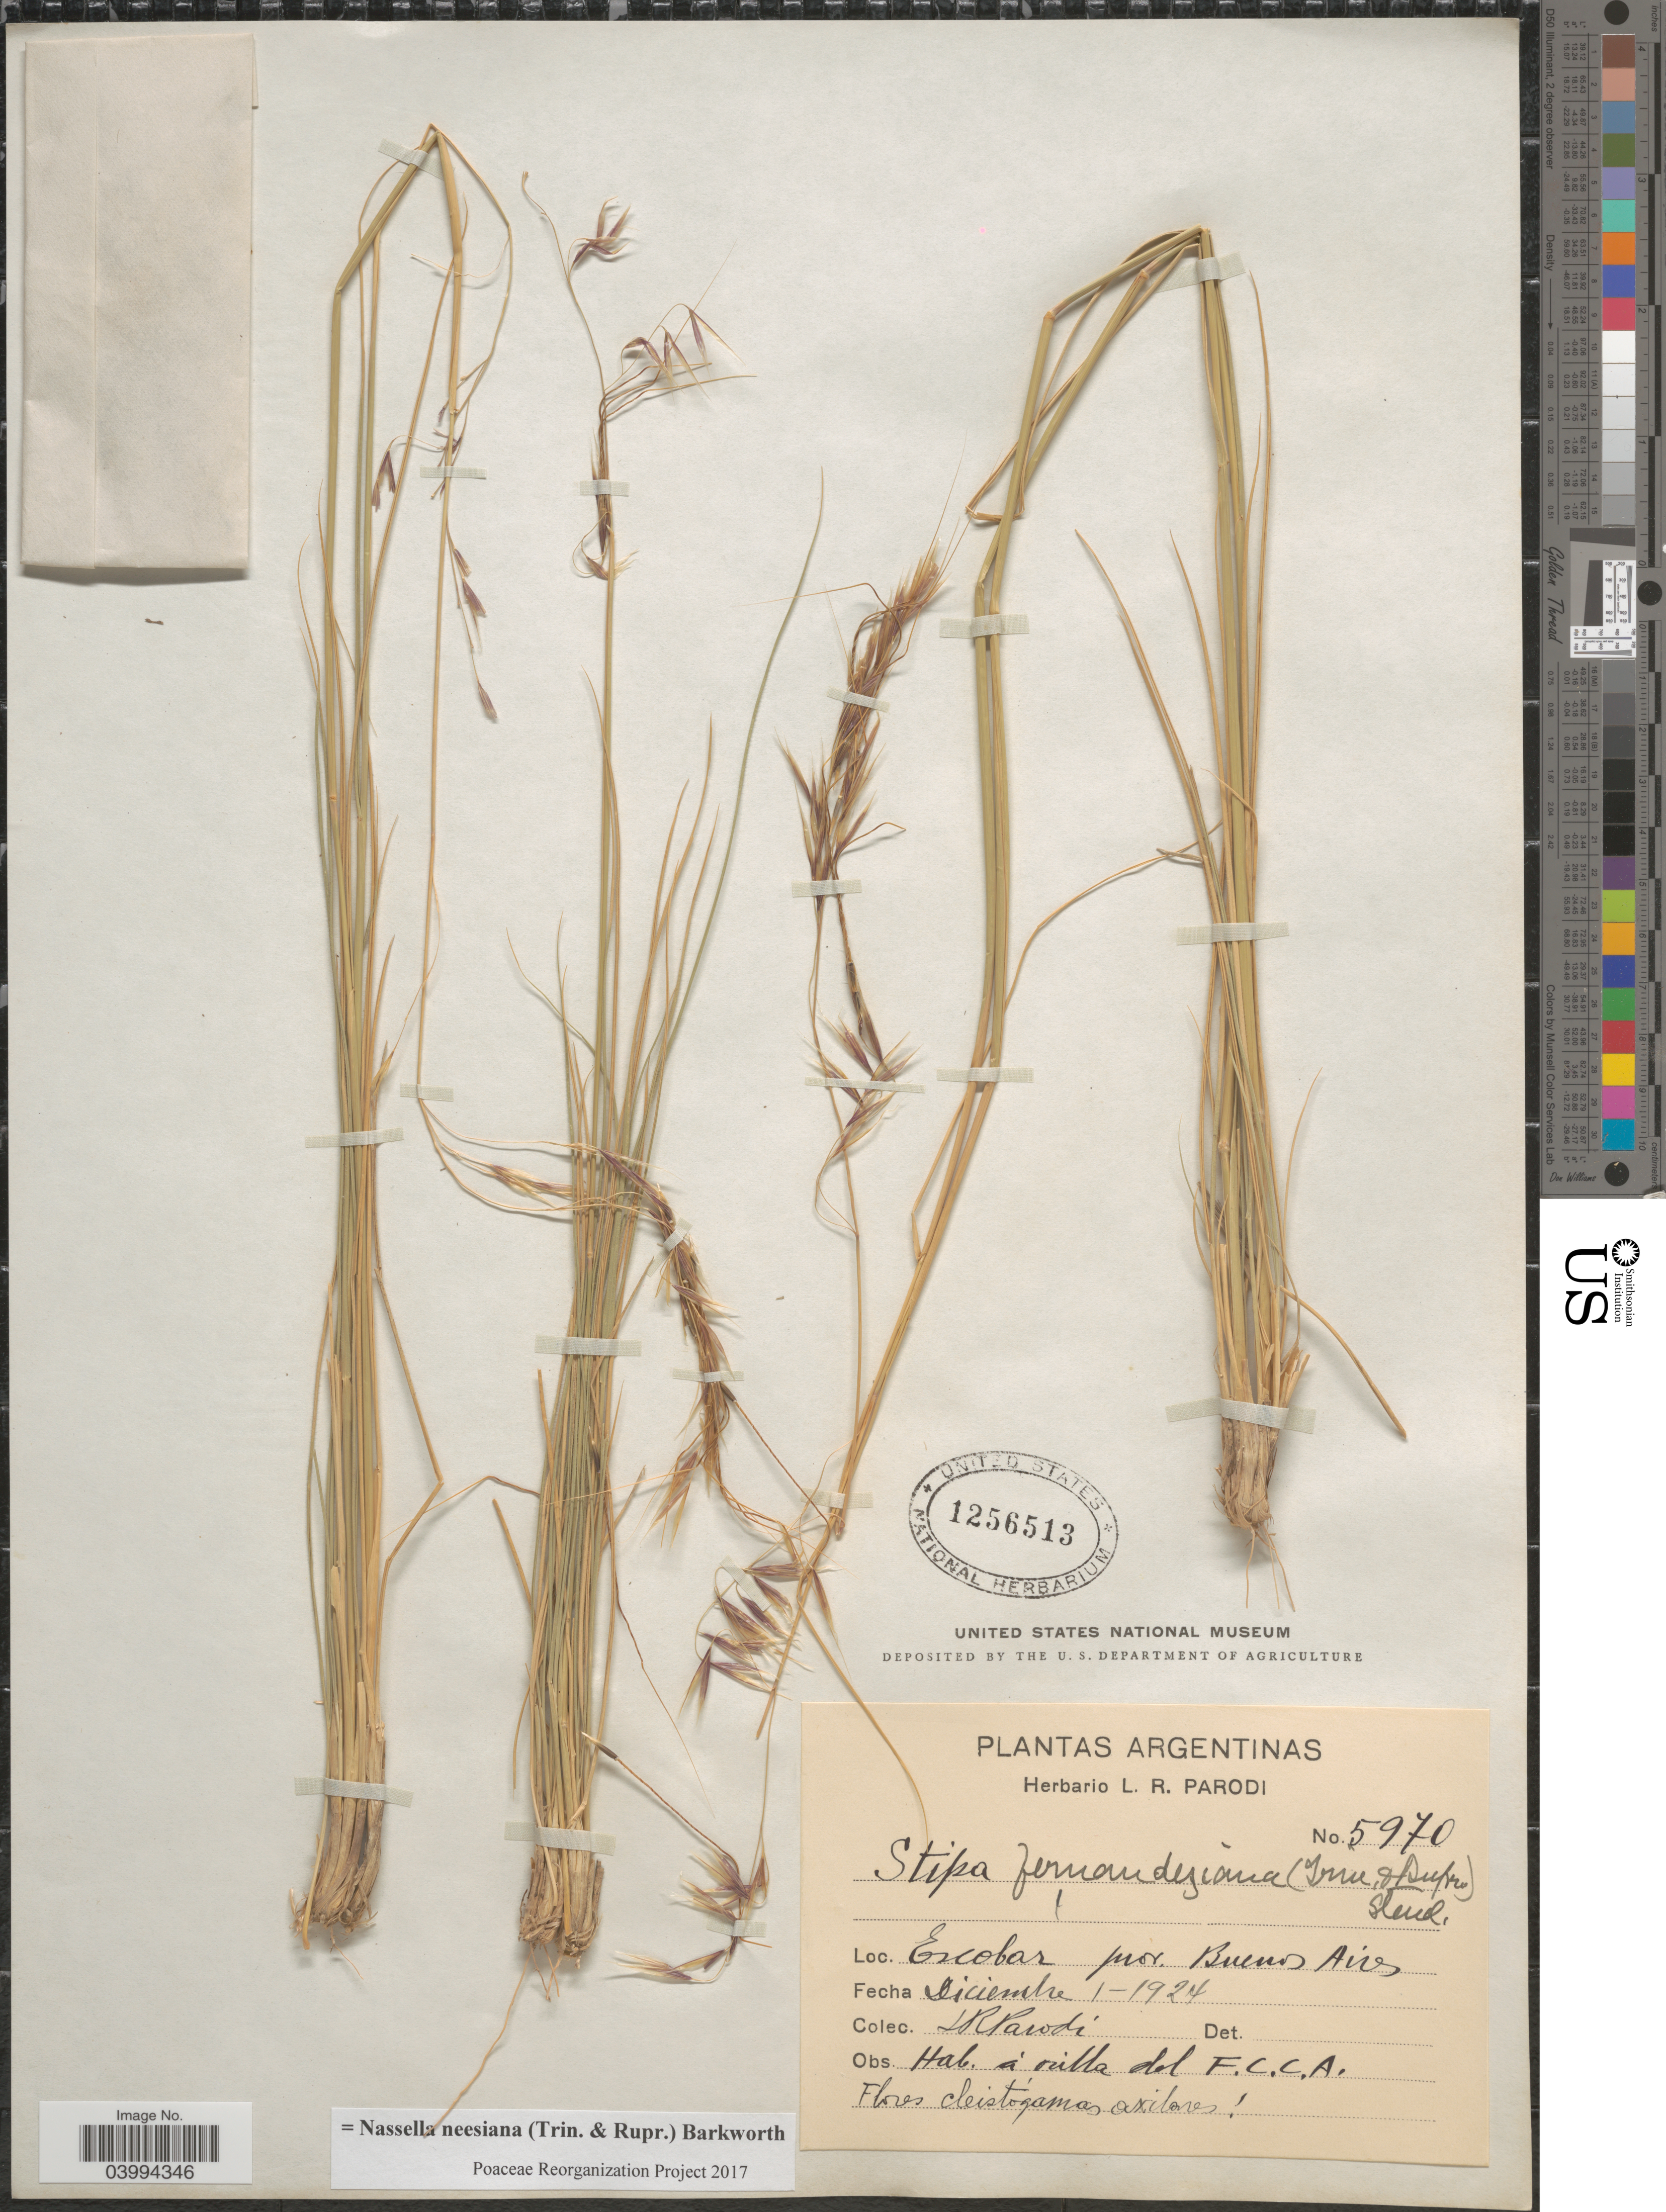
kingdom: Plantae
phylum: Tracheophyta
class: Liliopsida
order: Poales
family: Poaceae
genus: Nassella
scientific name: Nassella neesiana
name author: (Trin. & Rupr.) Barkworth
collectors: L. R. Parodi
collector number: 5970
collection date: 1924-12-01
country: Argentina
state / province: Buenos Aires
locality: Escobar. À villa del F.C.C.A.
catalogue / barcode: US 1256513